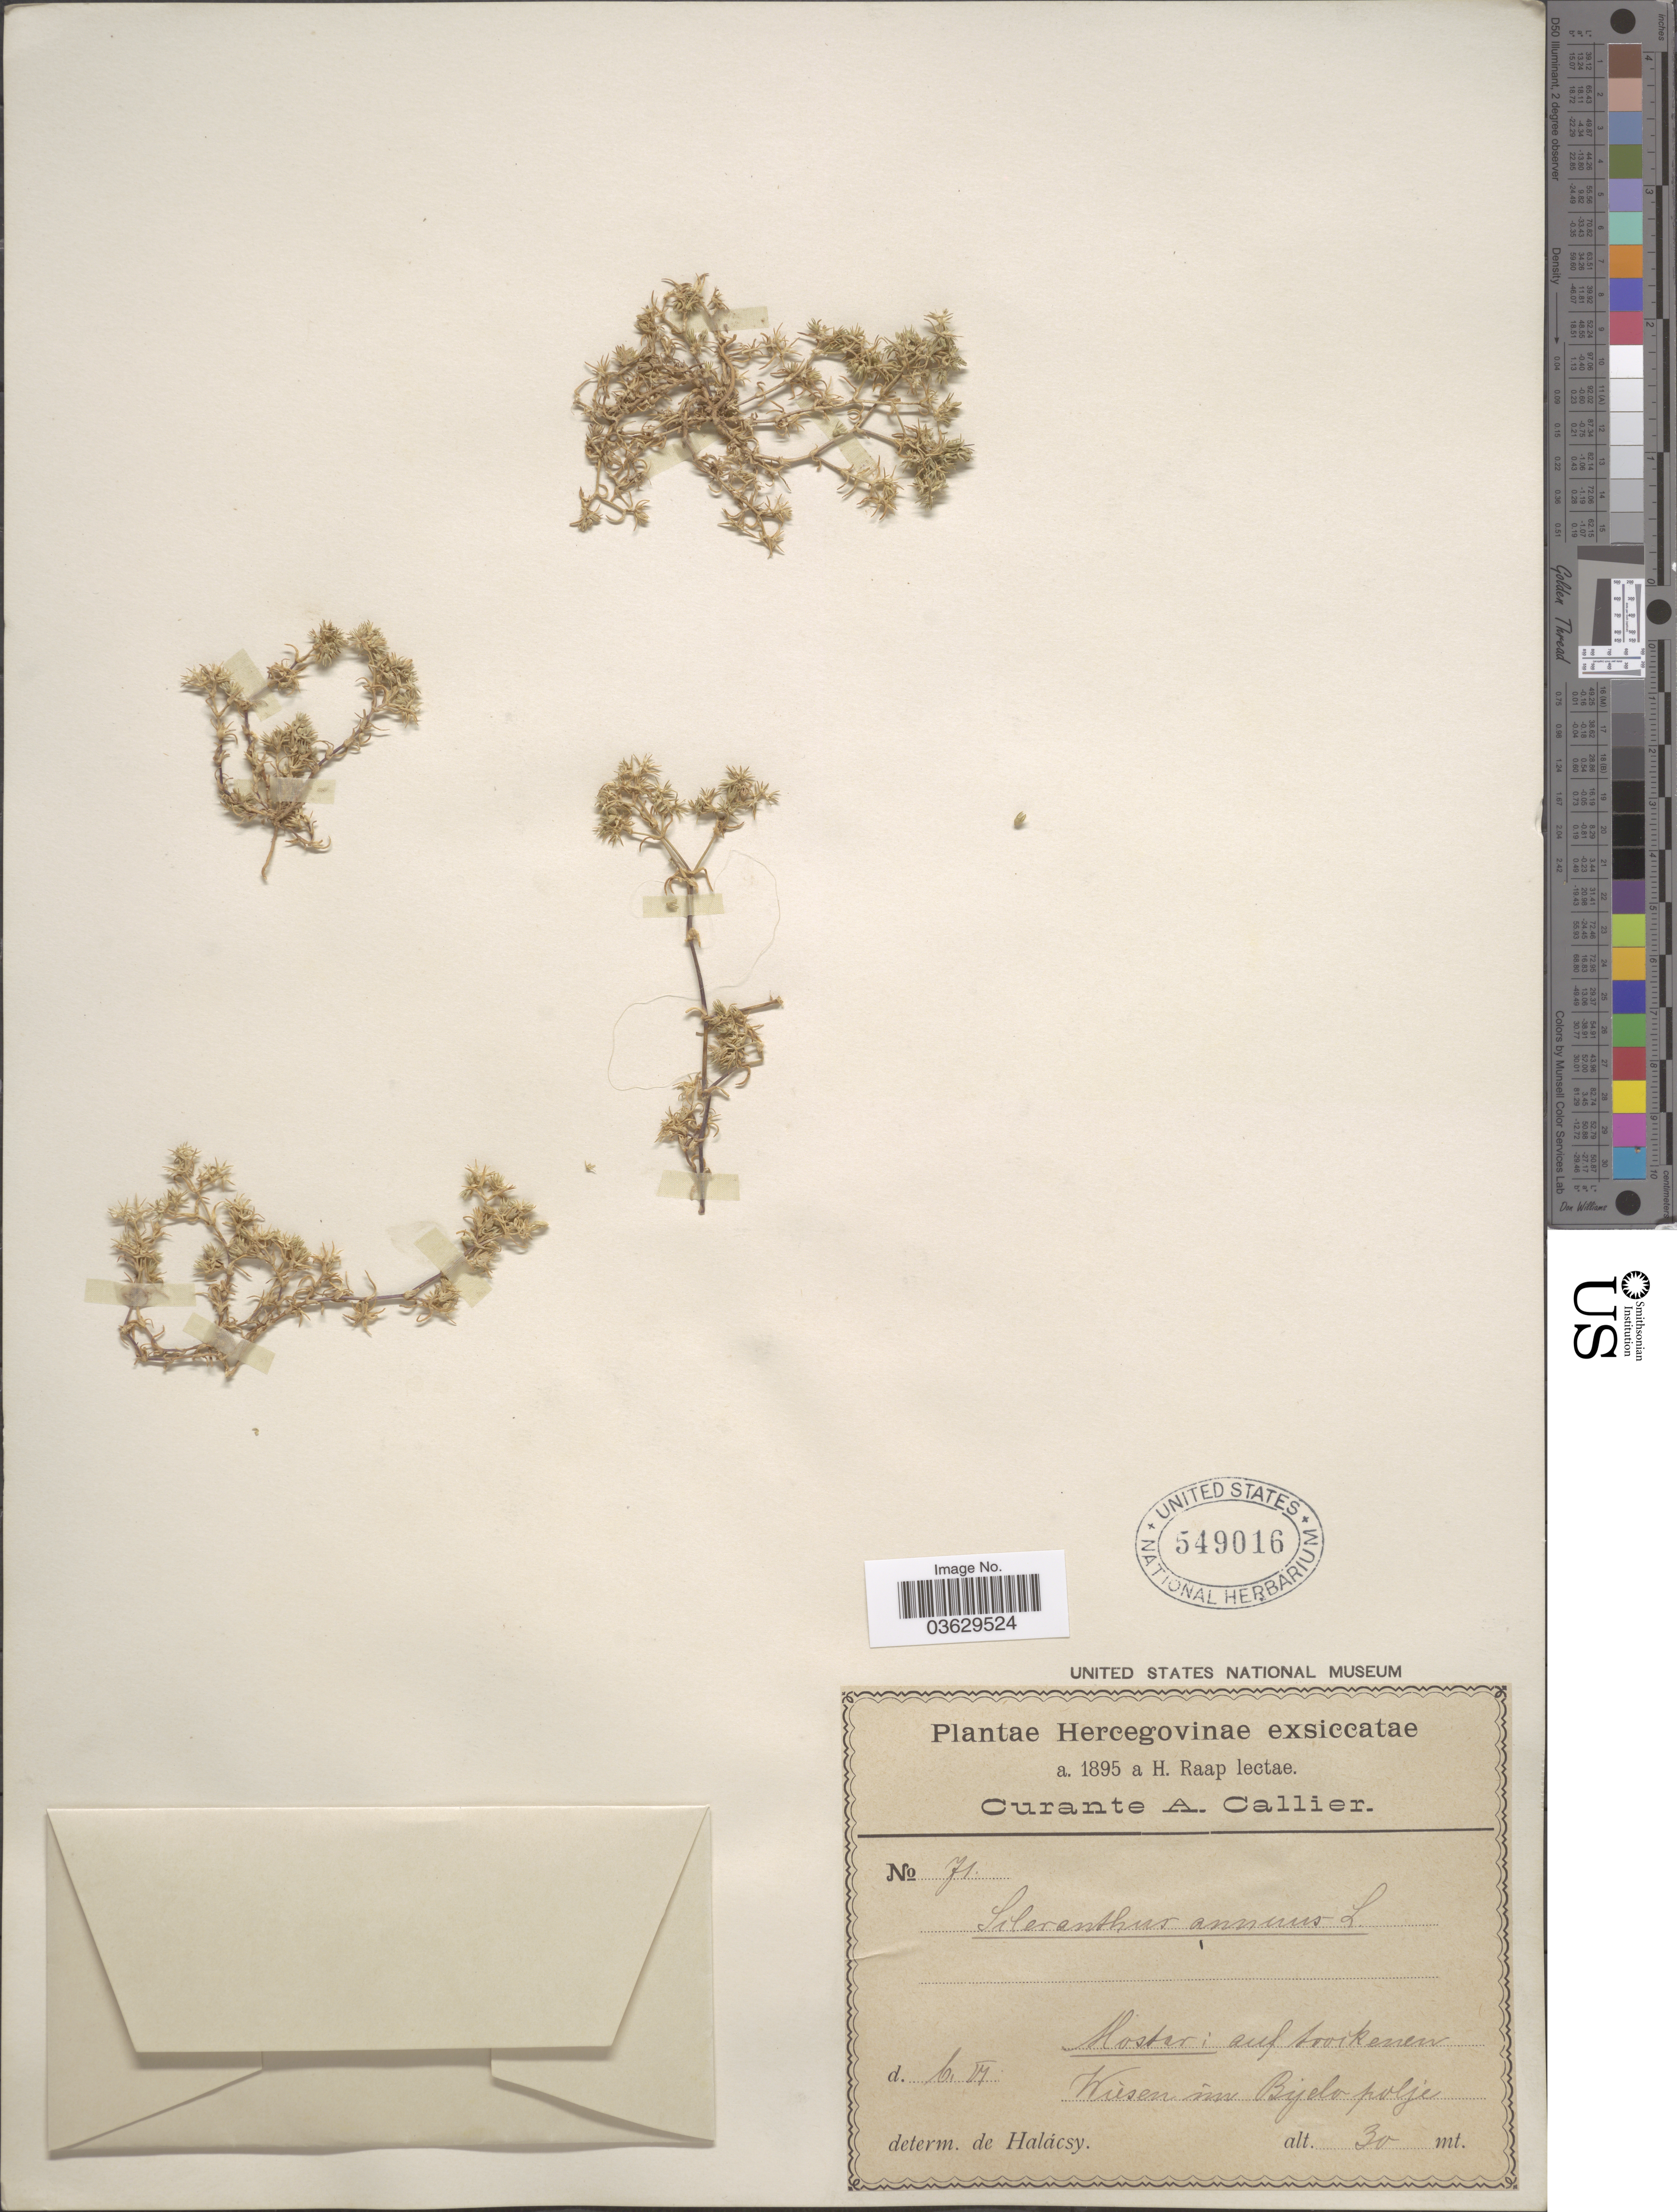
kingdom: Plantae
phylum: Tracheophyta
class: Magnoliopsida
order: Caryophyllales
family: Caryophyllaceae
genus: Scleranthus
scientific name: Scleranthus annuus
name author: L.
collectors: H. Raap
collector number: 71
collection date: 1895-06-06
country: Bosnia and Herzegovina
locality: Hercegovinae. Mostar: auf trockenen Wiesen im Bijelo polje.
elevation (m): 30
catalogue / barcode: US 549016